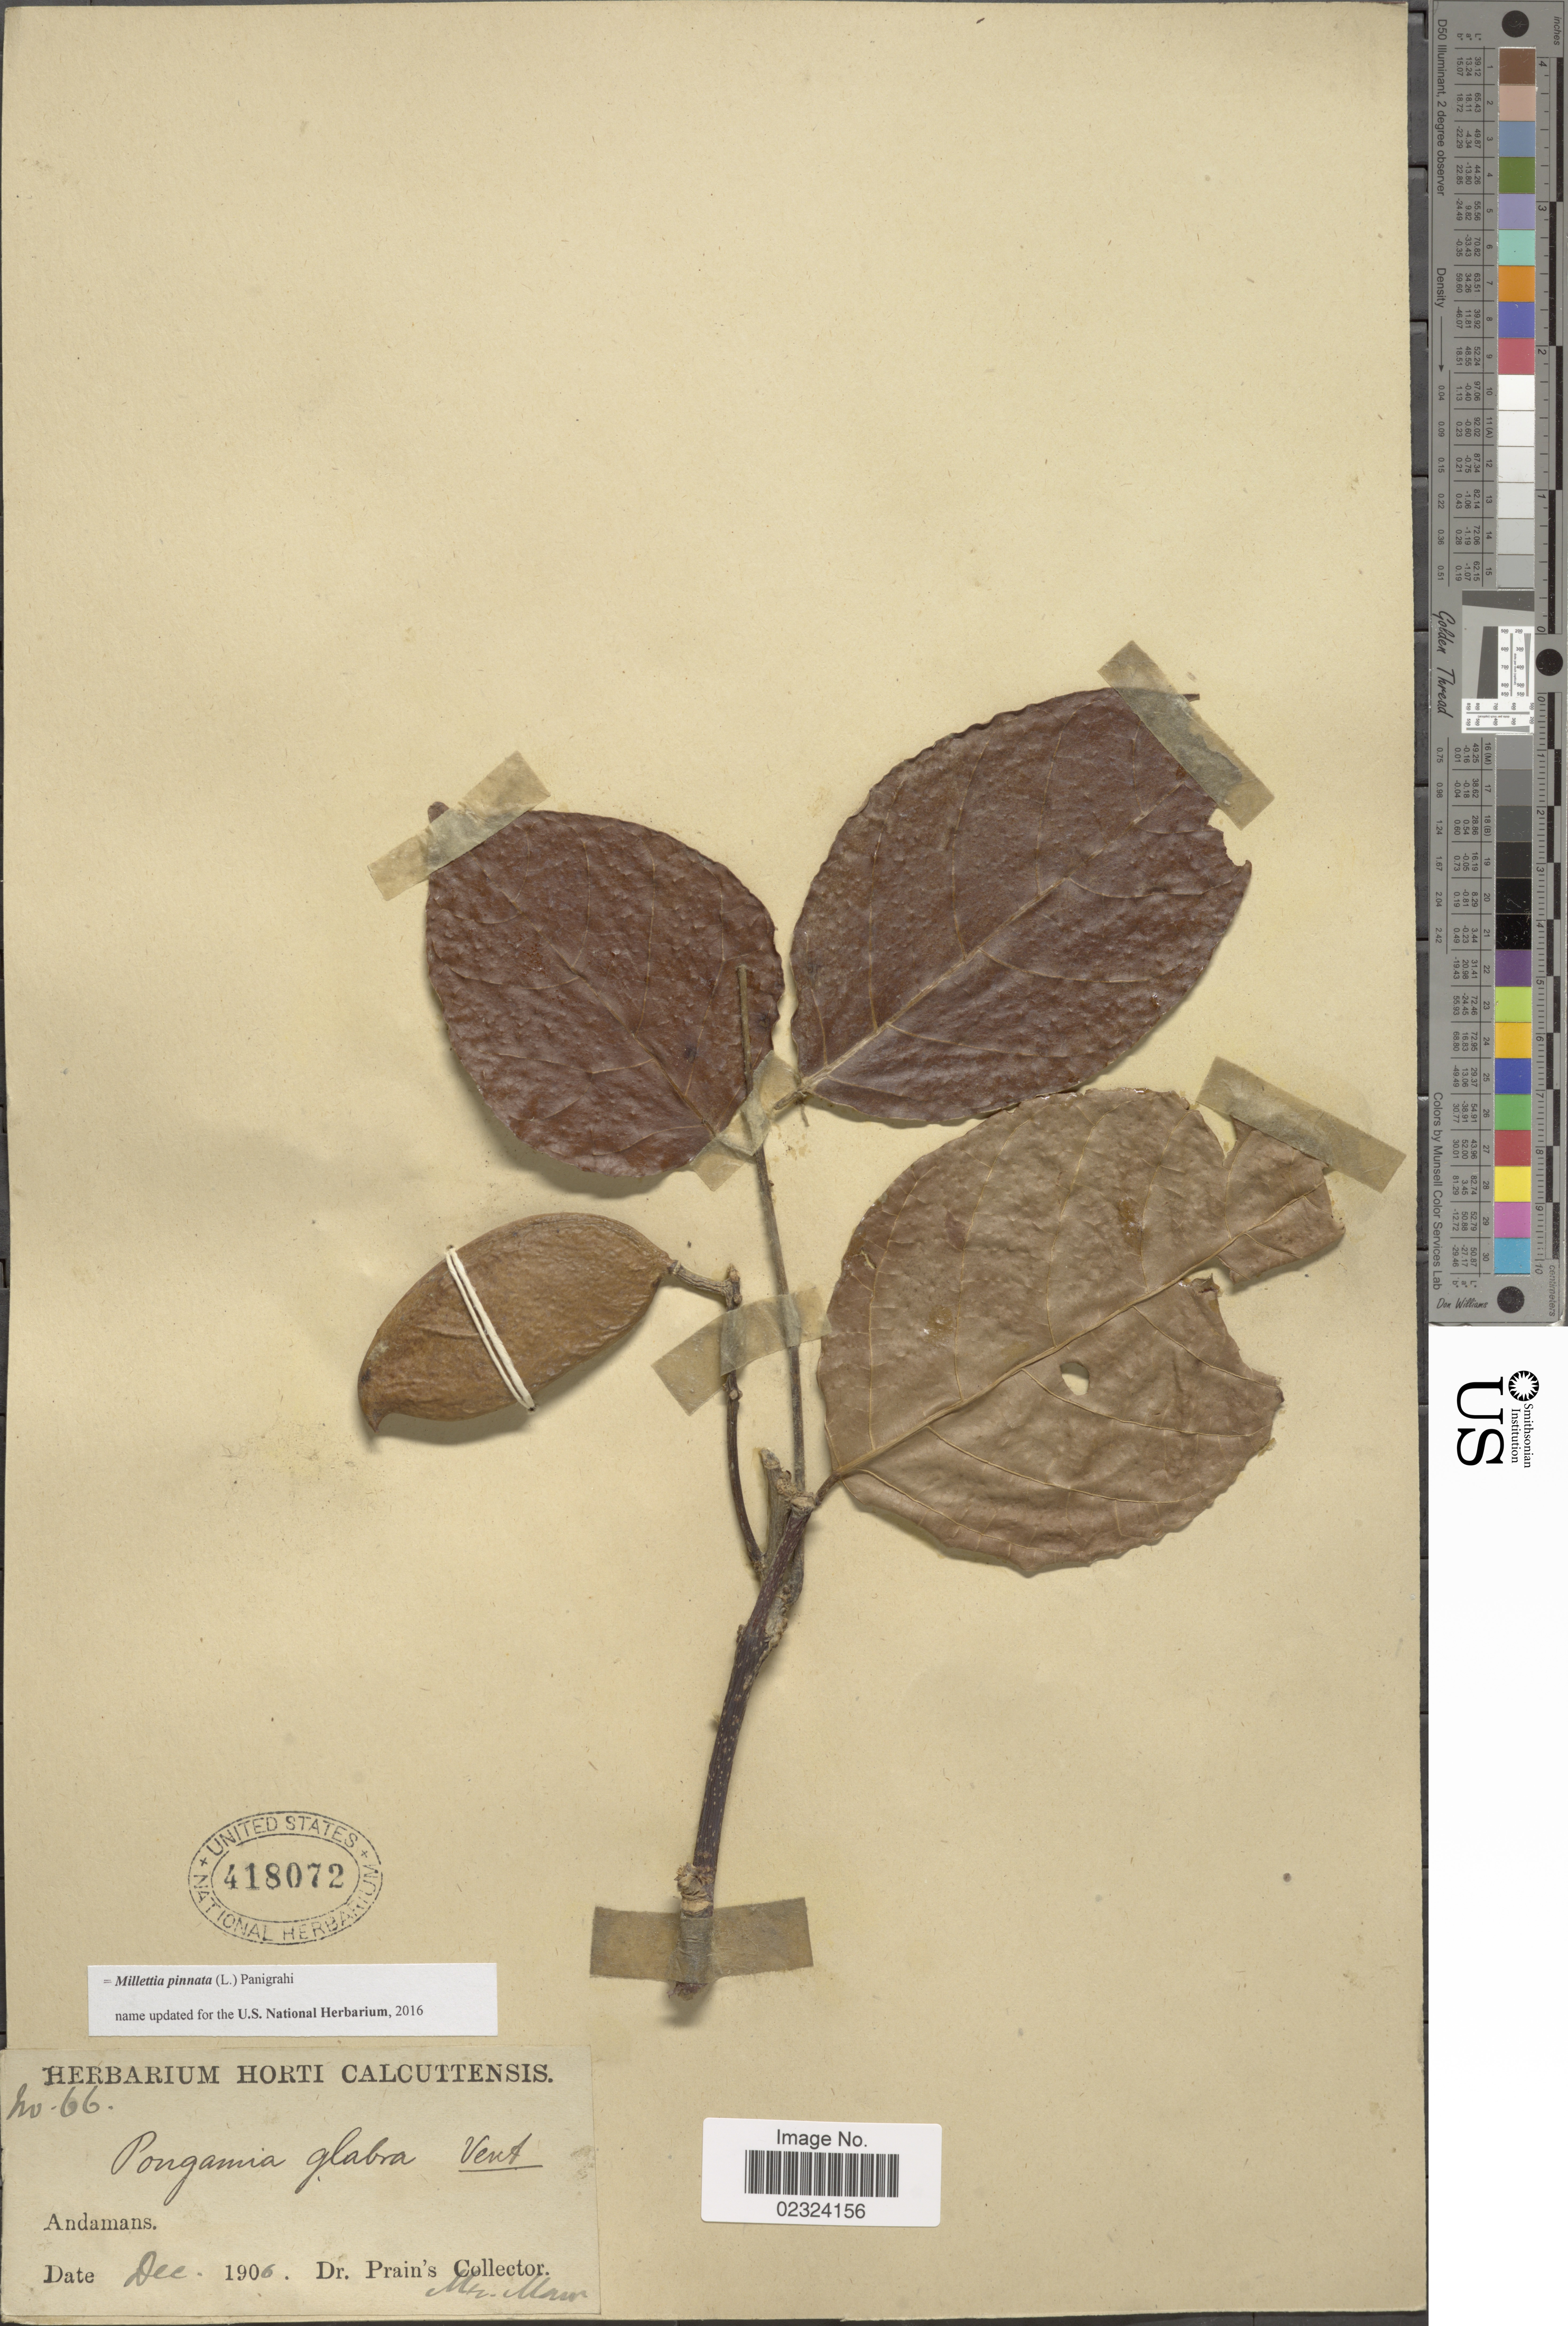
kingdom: Plantae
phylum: Tracheophyta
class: Magnoliopsida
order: Fabales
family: Fabaceae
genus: Millettia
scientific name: Millettia pinnata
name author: (L.) Panigrahi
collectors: Dr. Prain's collector & Mason, --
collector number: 66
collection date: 1906-12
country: India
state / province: Andaman and Nicobar Islands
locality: Andamans.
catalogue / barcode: US 418072